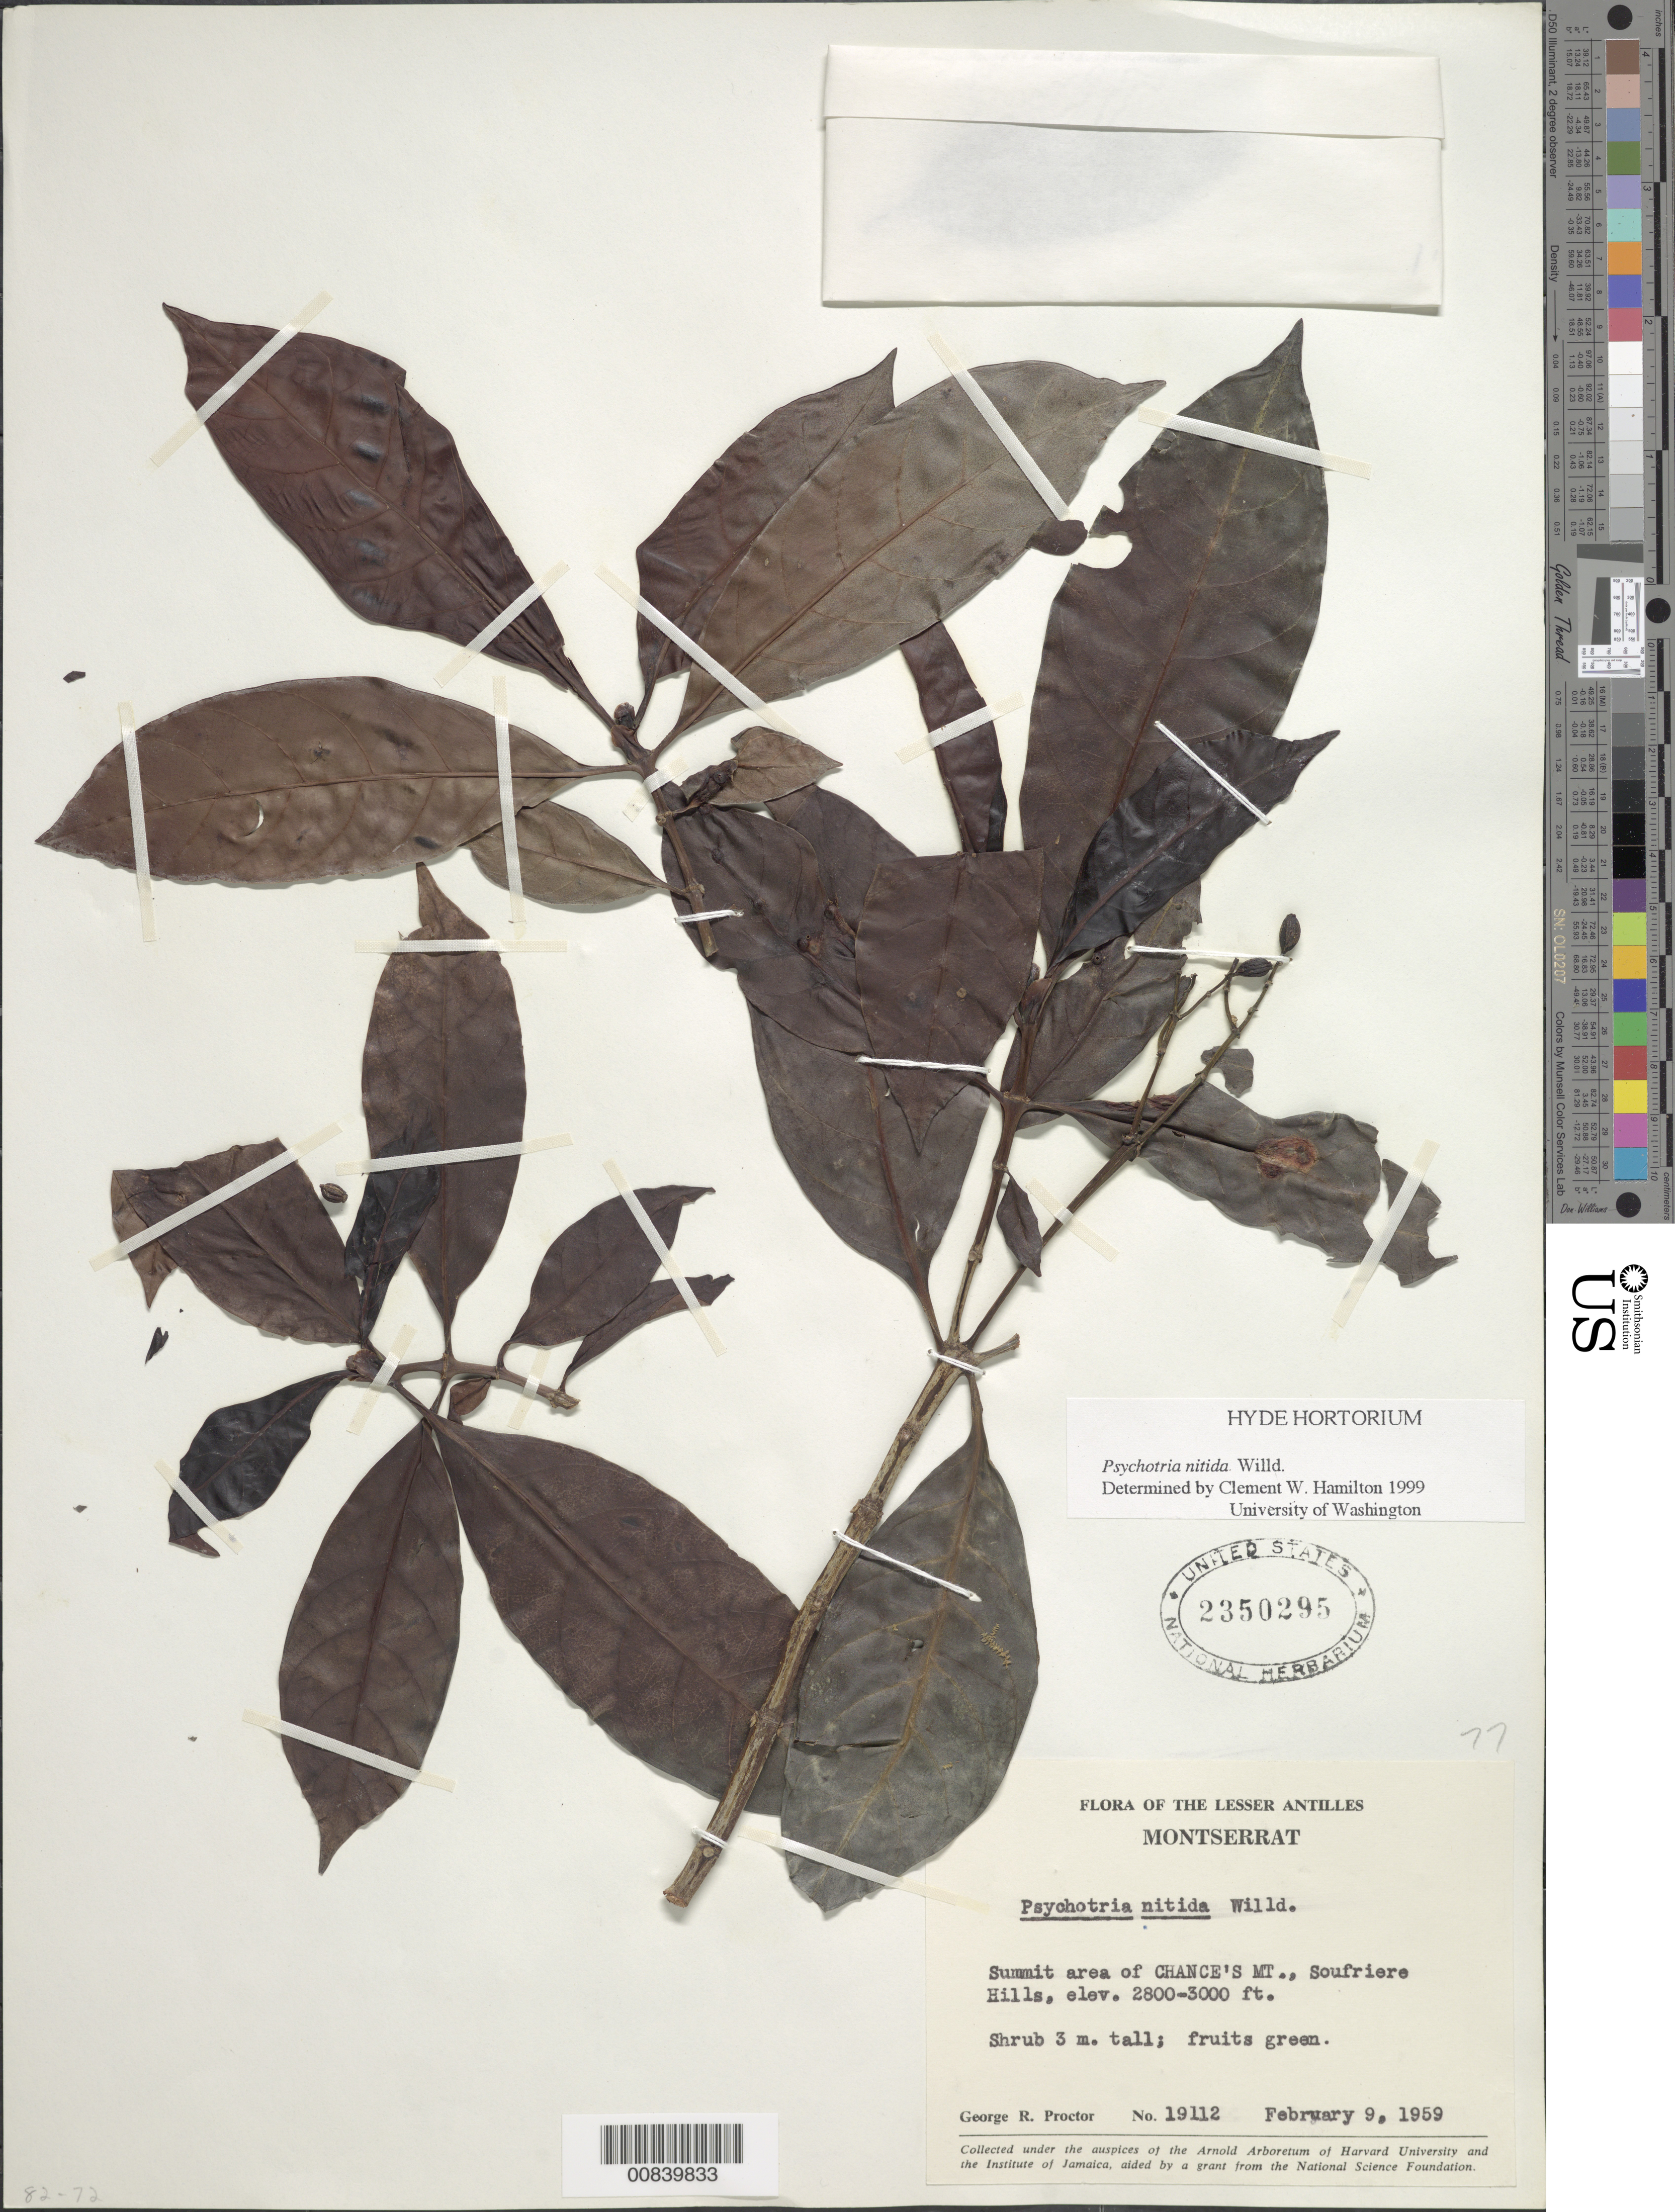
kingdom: Plantae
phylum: Tracheophyta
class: Magnoliopsida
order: Gentianales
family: Rubiaceae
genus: Psychotria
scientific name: Psychotria mapourioides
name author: DC.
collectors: G. R. Proctor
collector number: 19112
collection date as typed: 09 Feb 1959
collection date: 1959-02-09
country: Montserrat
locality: Summit area of Chance's Mt., Soufriere Hills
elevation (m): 853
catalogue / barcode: US 2350295